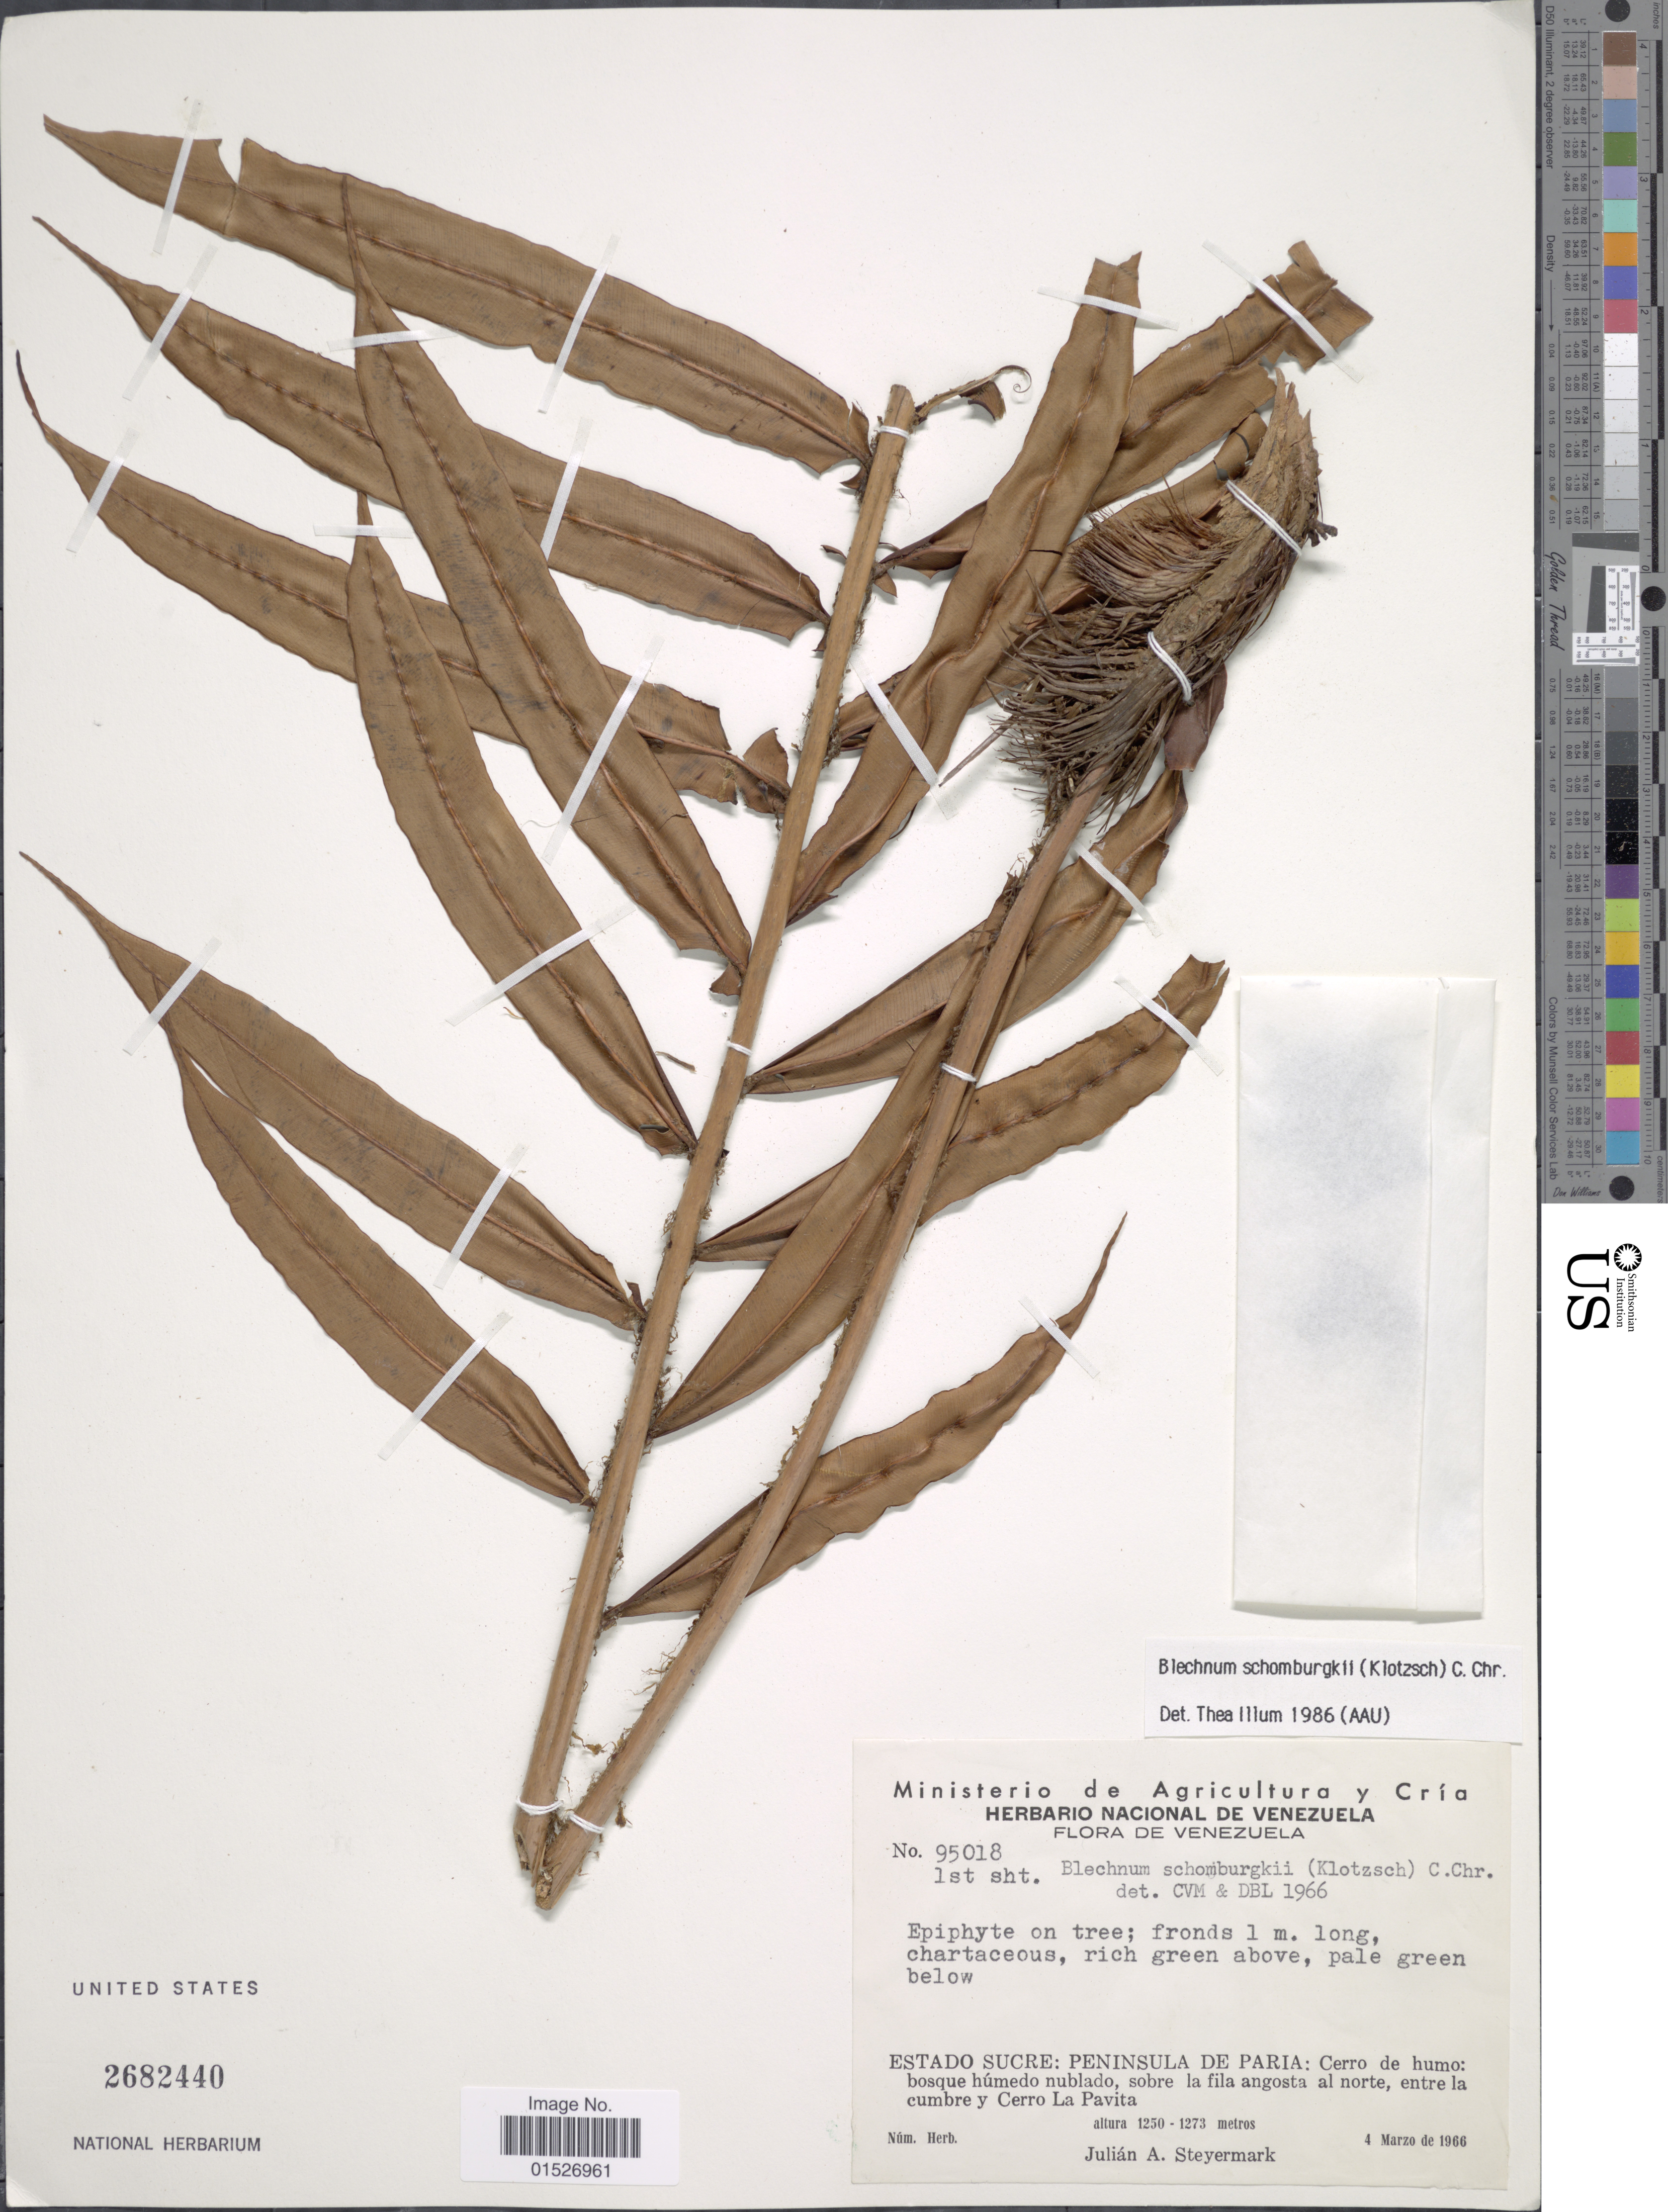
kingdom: Plantae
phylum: Tracheophyta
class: Polypodiopsida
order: Polypodiales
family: Blechnaceae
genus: Blechnum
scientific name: Blechnum schomburgkii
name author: (Klotzsch) C. Chr.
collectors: J. Steyermark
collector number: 95018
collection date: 1966-03-04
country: Venezuela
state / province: Sucre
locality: Estado Sucre: Peninsula de Paria: Cerro de humo:bosque humedo nublado, sobre la fila angosta al norte, entre la cumbre y Cerro La Pavita.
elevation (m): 1250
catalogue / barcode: US 2682440